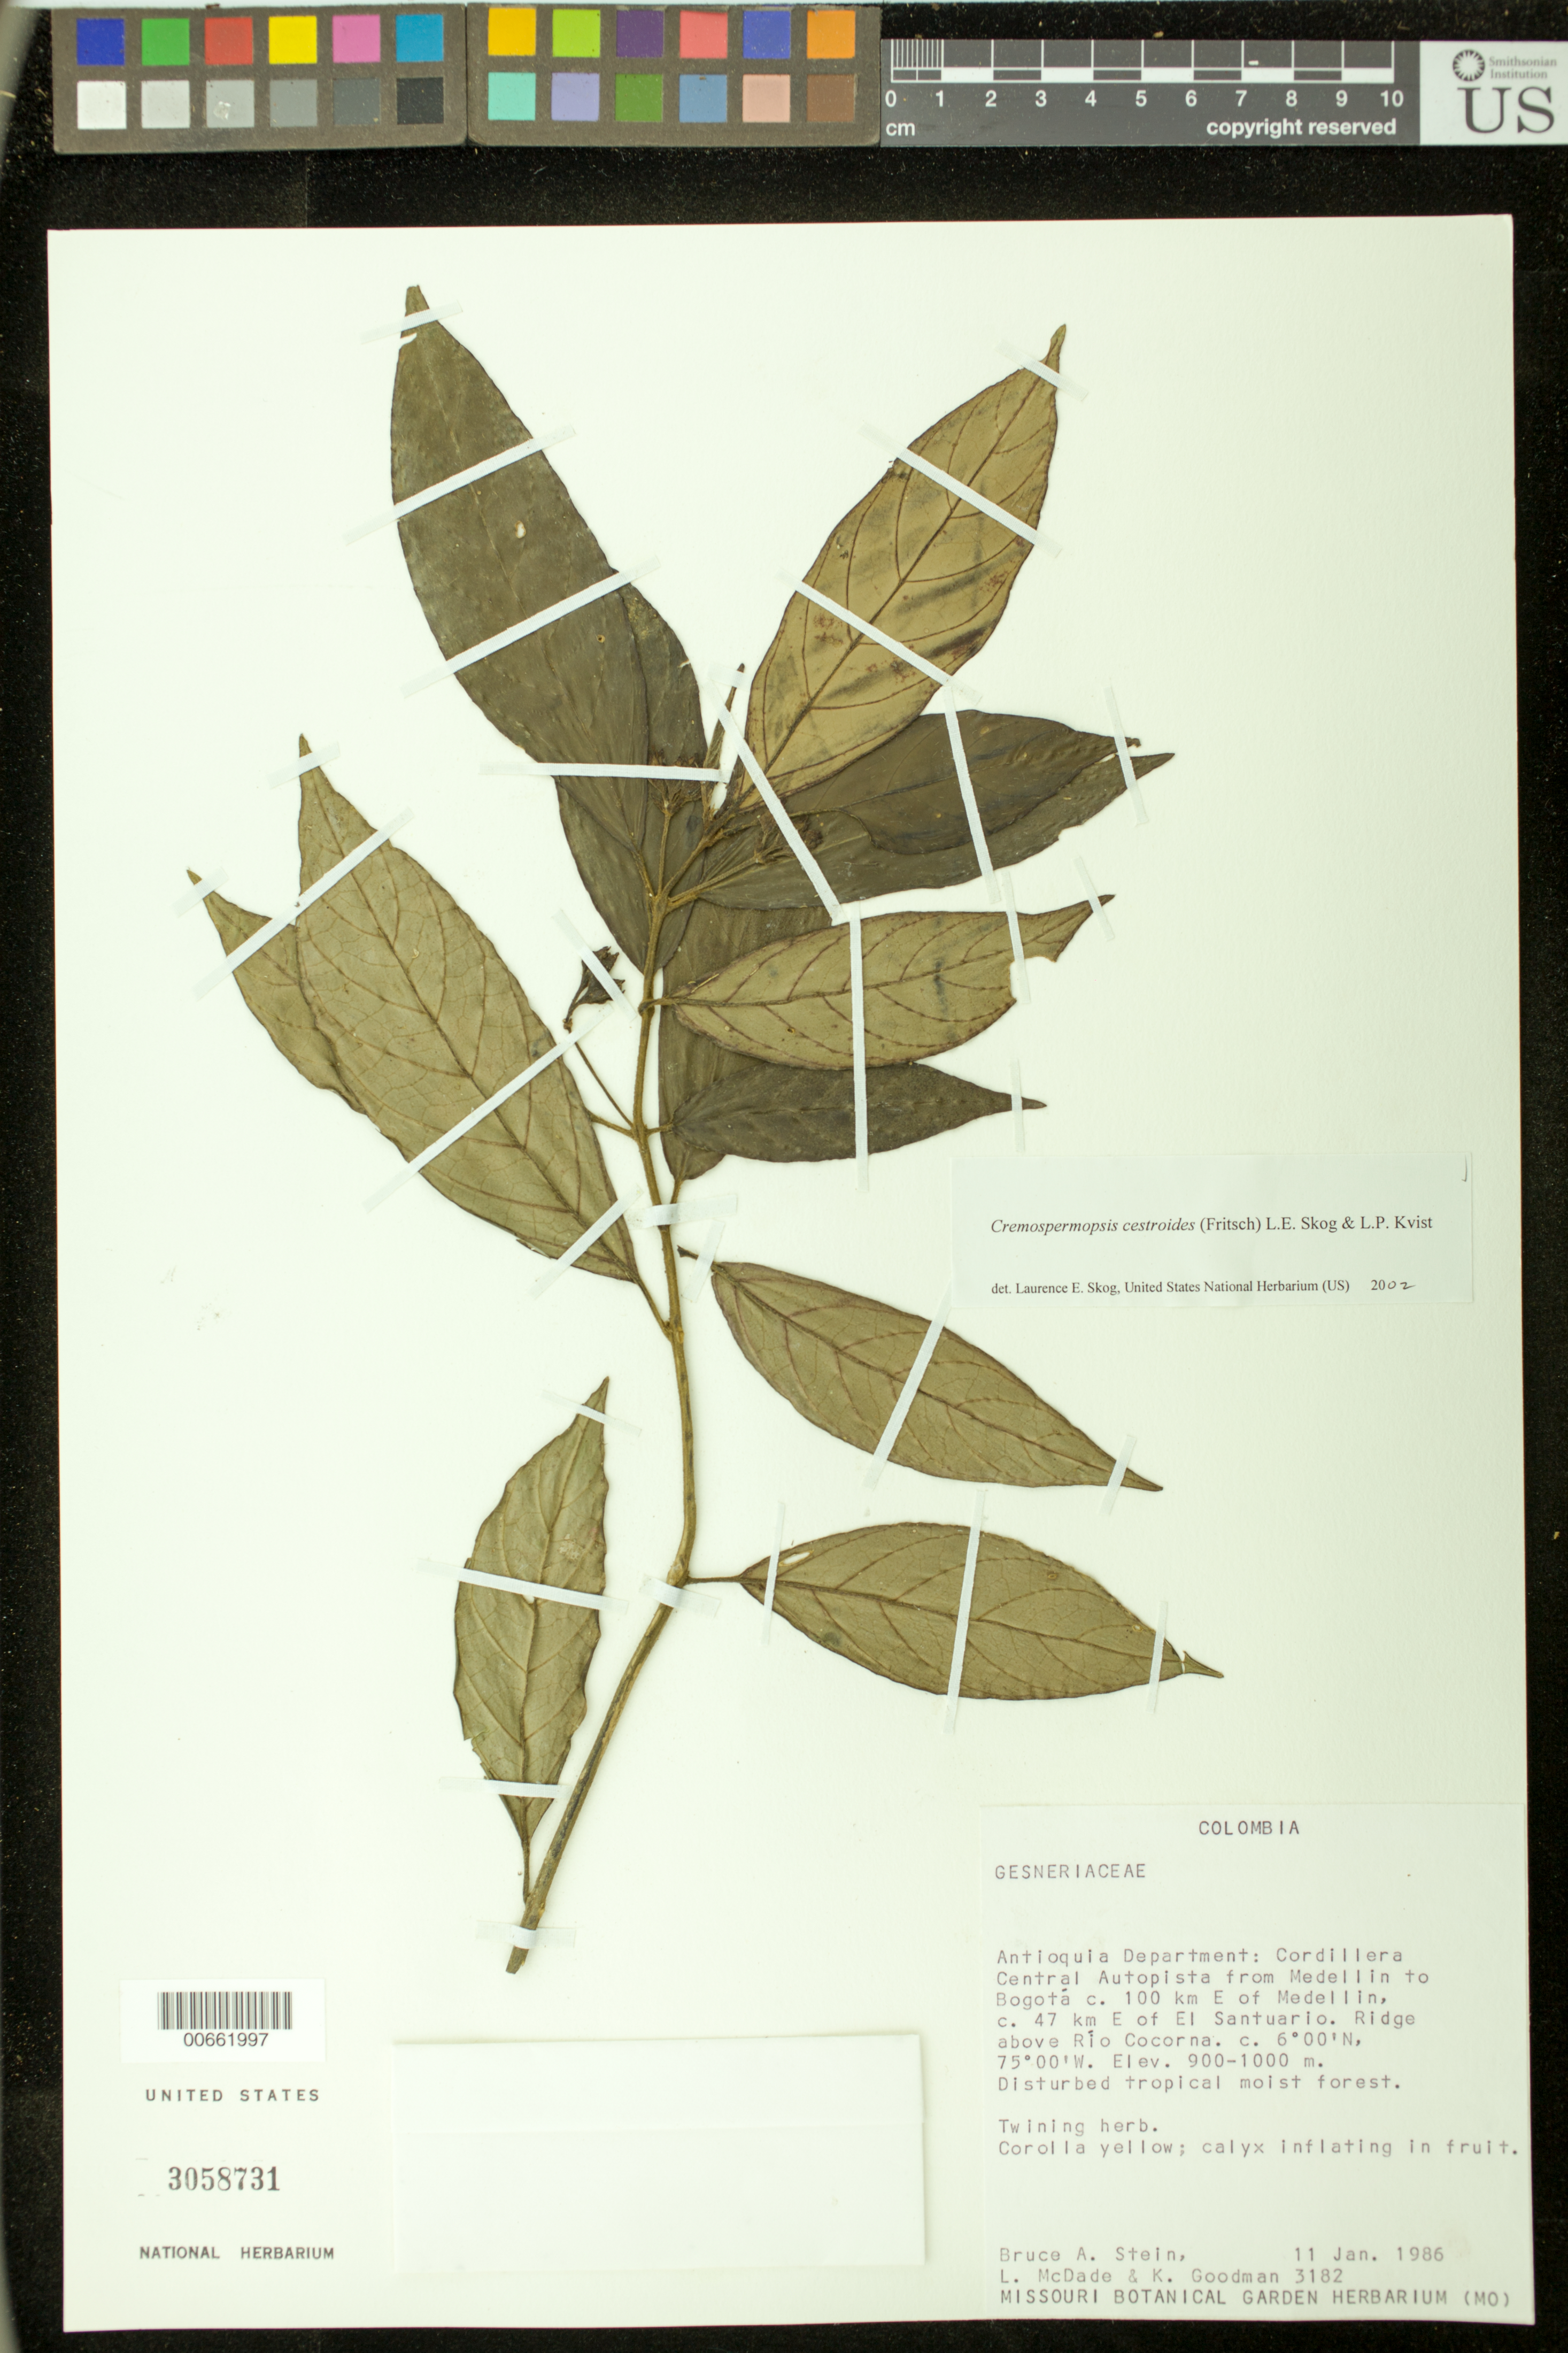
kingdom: Plantae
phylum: Tracheophyta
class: Magnoliopsida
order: Lamiales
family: Gesneriaceae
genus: Cremospermopsis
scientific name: Cremospermopsis cestroides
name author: (Fritsch) L.E. Skog & L.P. Kvist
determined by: Skog, Laurence E.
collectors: B. A. Stein, L. McDade & K. Goodman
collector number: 3182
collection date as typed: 11 Jan 1986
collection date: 1986-01-11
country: Colombia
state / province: Antioquia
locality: Cordillera Central Autopista from Medellin to Bogotá c. 100 km E of Medellin, c. 47 km E of El Santuario, ridge above Río Cocorna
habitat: Disturbed tropical moist forest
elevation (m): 900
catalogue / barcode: US 3058731